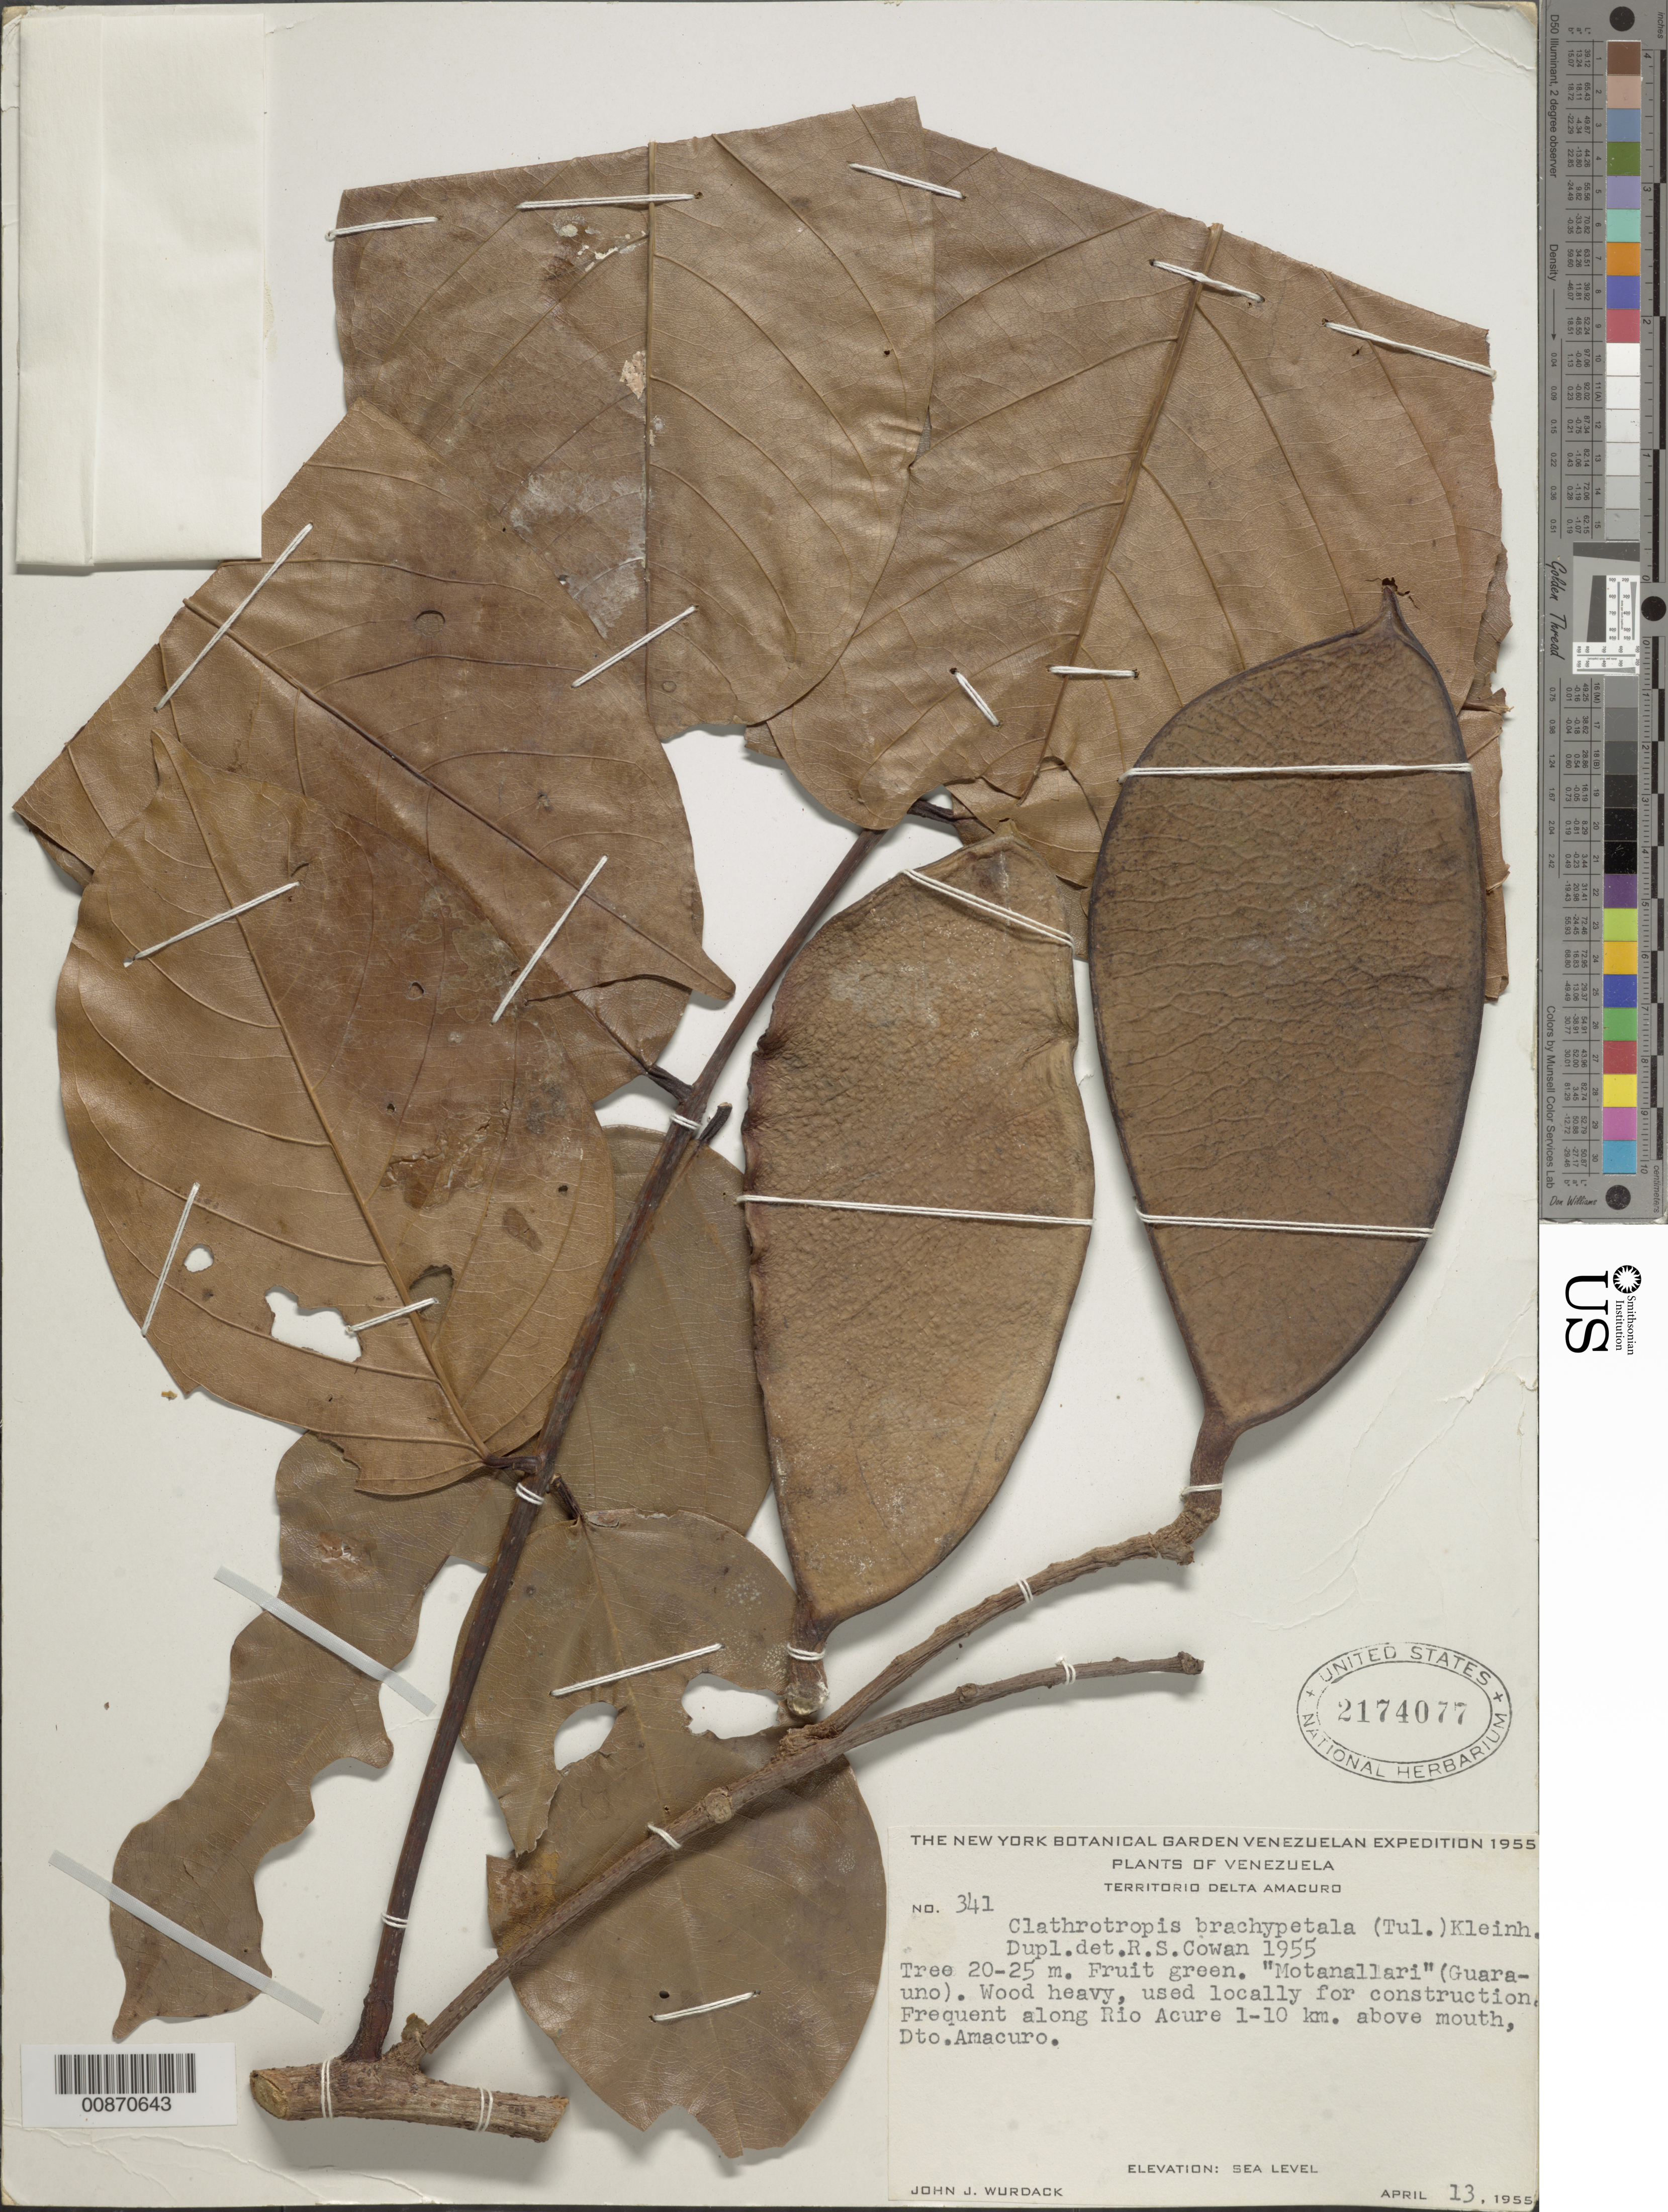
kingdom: Plantae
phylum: Tracheophyta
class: Magnoliopsida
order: Fabales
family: Fabaceae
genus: Clathrotropis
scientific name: Clathrotropis brachypetala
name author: (Tul.) Kleinh.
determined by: Cowan, R. S.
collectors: J. J. Wurdack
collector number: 341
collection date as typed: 13-Apr-55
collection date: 1955-04-13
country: Venezuela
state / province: Delta Amacuro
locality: Río Acure, 1-10 km above mouth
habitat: Along river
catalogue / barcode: US 2174077